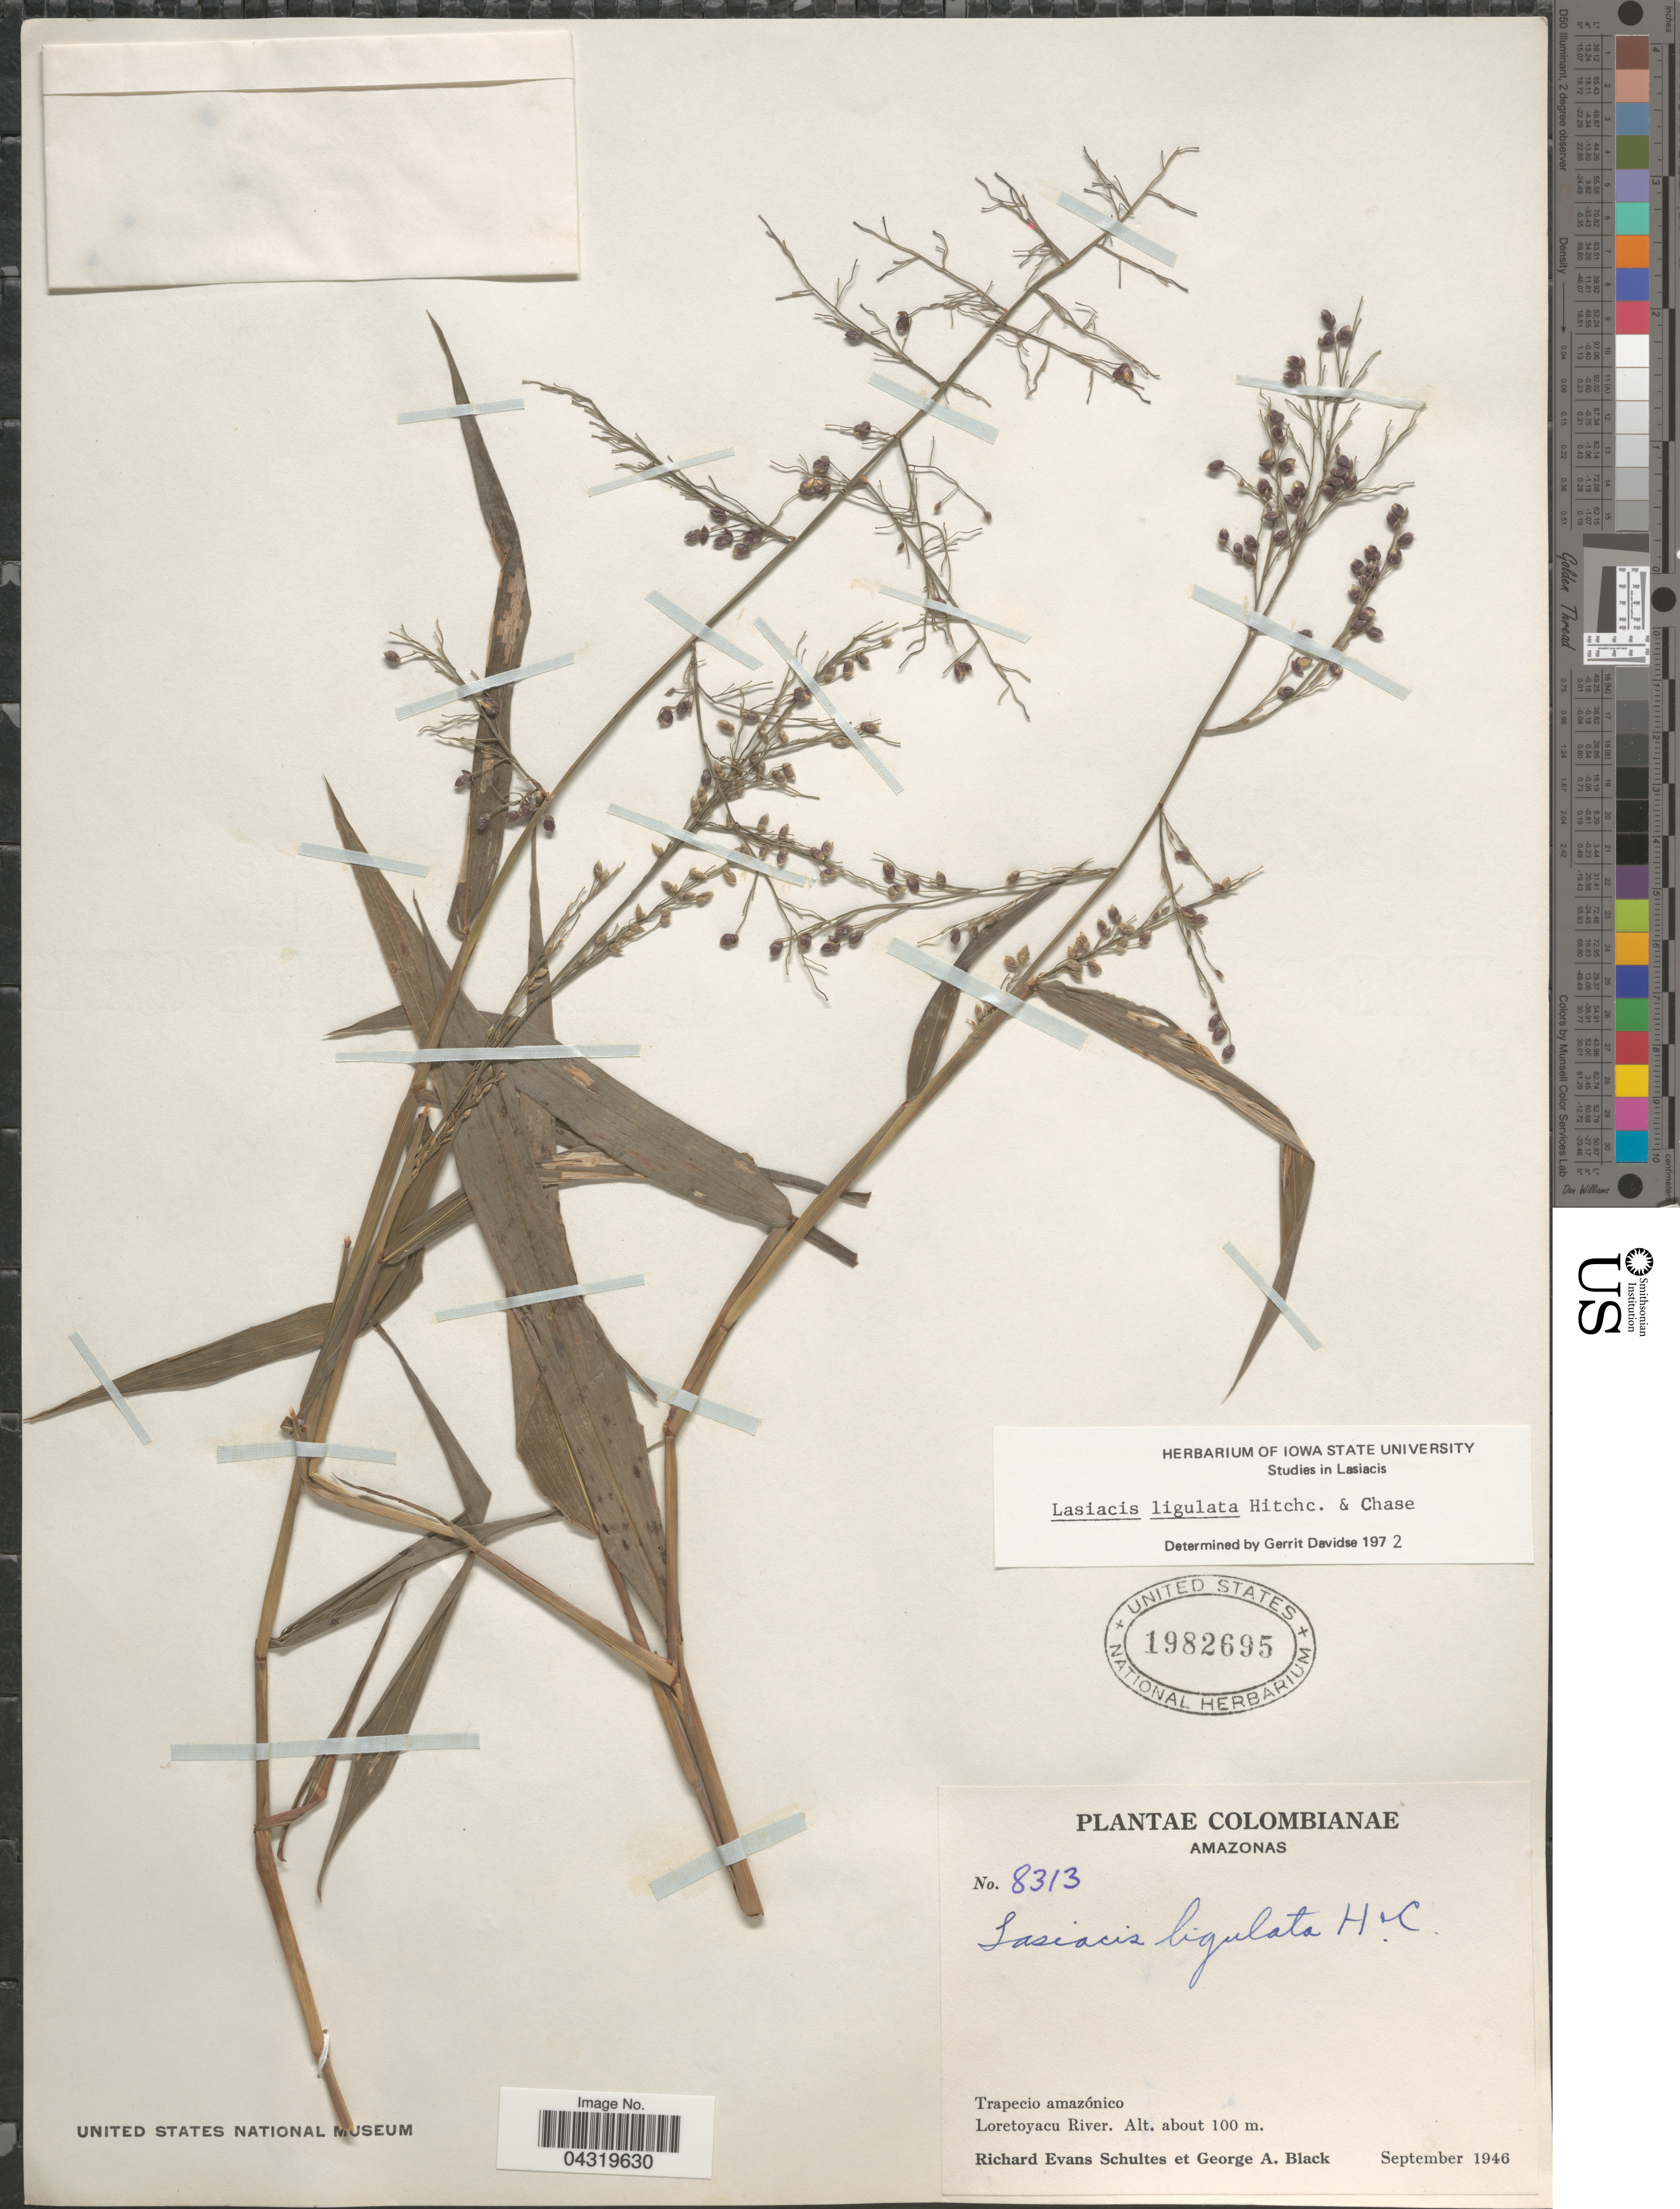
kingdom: Plantae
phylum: Tracheophyta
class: Liliopsida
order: Poales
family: Poaceae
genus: Lasiacis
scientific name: Lasiacis ligulata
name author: Hitchc. & Chase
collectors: R. E. Schultes & G. A. Black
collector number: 8313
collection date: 1946-09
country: Colombia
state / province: Amazônas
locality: Trapecio amazónico. Loretoyacu River.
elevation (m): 100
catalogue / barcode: US 1982695